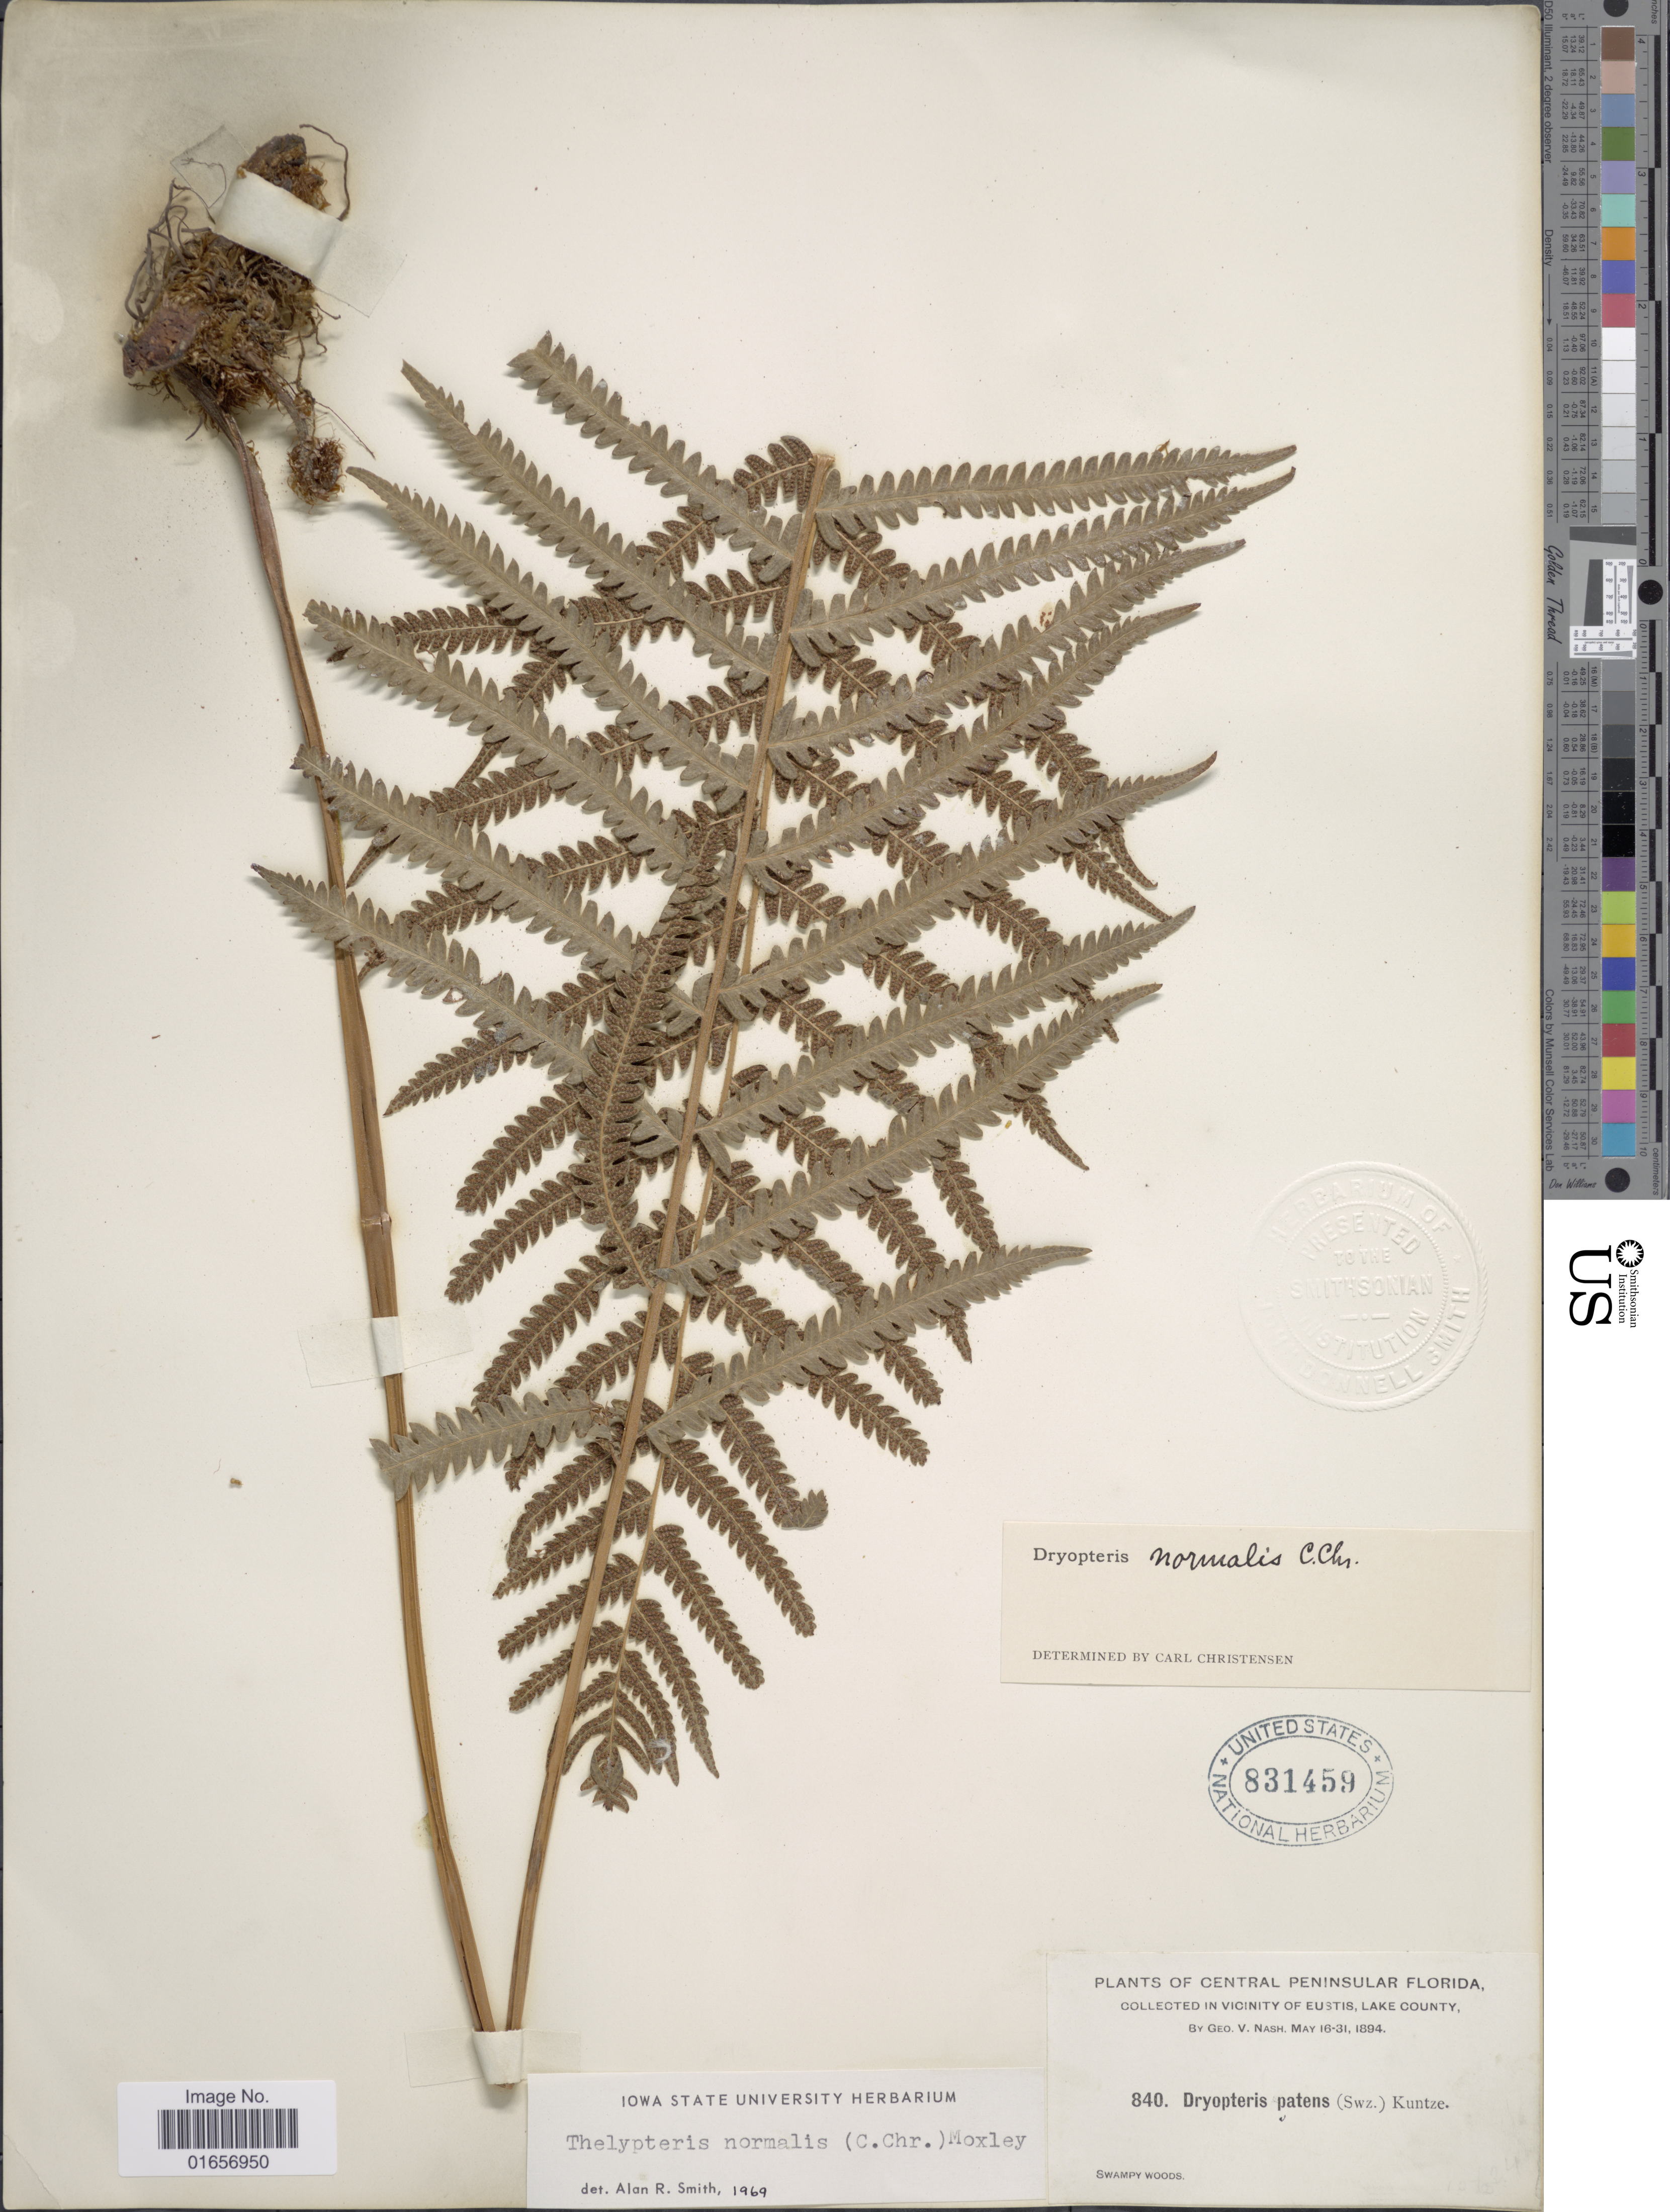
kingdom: Plantae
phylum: Tracheophyta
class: Polypodiopsida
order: Polypodiales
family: Thelypteridaceae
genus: Christella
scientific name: Christella kunthii comb. ined.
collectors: G. V. Nash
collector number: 840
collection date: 1894-05-16/1894-05-31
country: United States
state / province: Florida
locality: Central Peninsular, in vicinity of Eustis, Lake County, Swampy woods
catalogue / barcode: US 831459